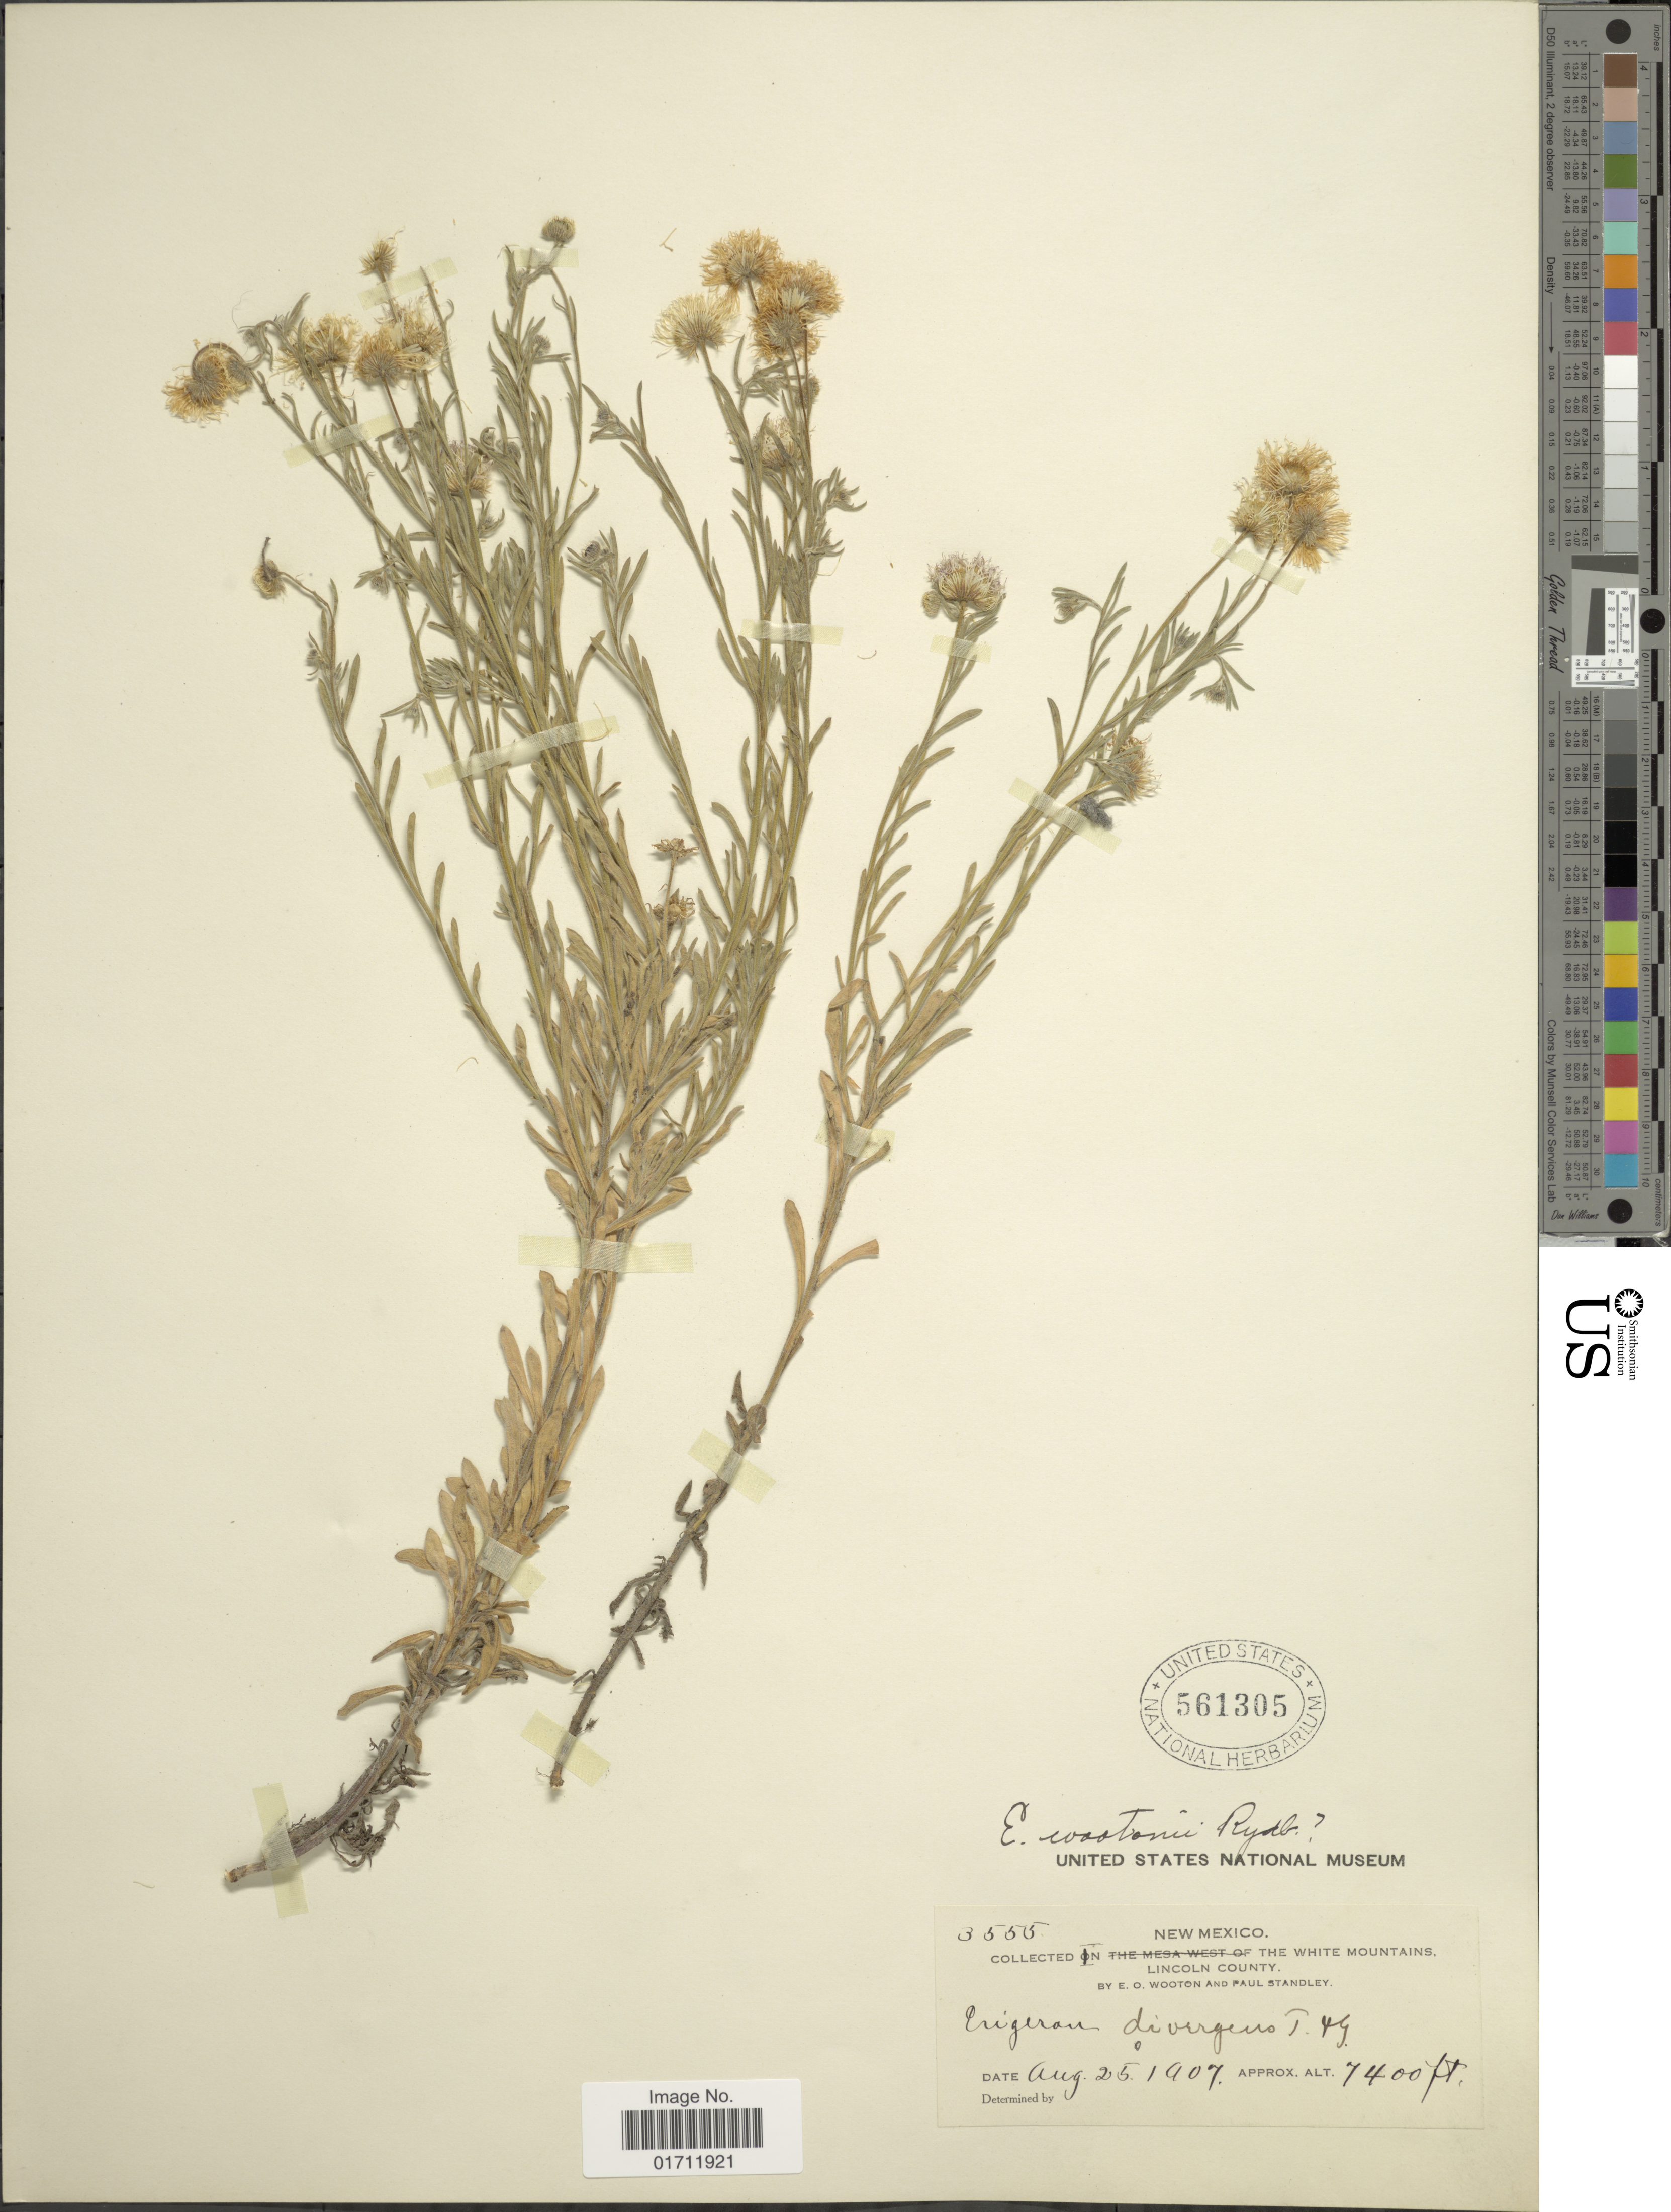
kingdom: Plantae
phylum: Tracheophyta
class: Magnoliopsida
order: Asterales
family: Asteraceae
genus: Erigeron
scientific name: Erigeron divergens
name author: Torr. & A. Gray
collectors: E. O. Wooton & P. C. Standley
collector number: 3555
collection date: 1907-08-25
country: United States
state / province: New Mexico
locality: In the White Mountains, Lincoln County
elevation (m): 2256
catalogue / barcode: US 561305